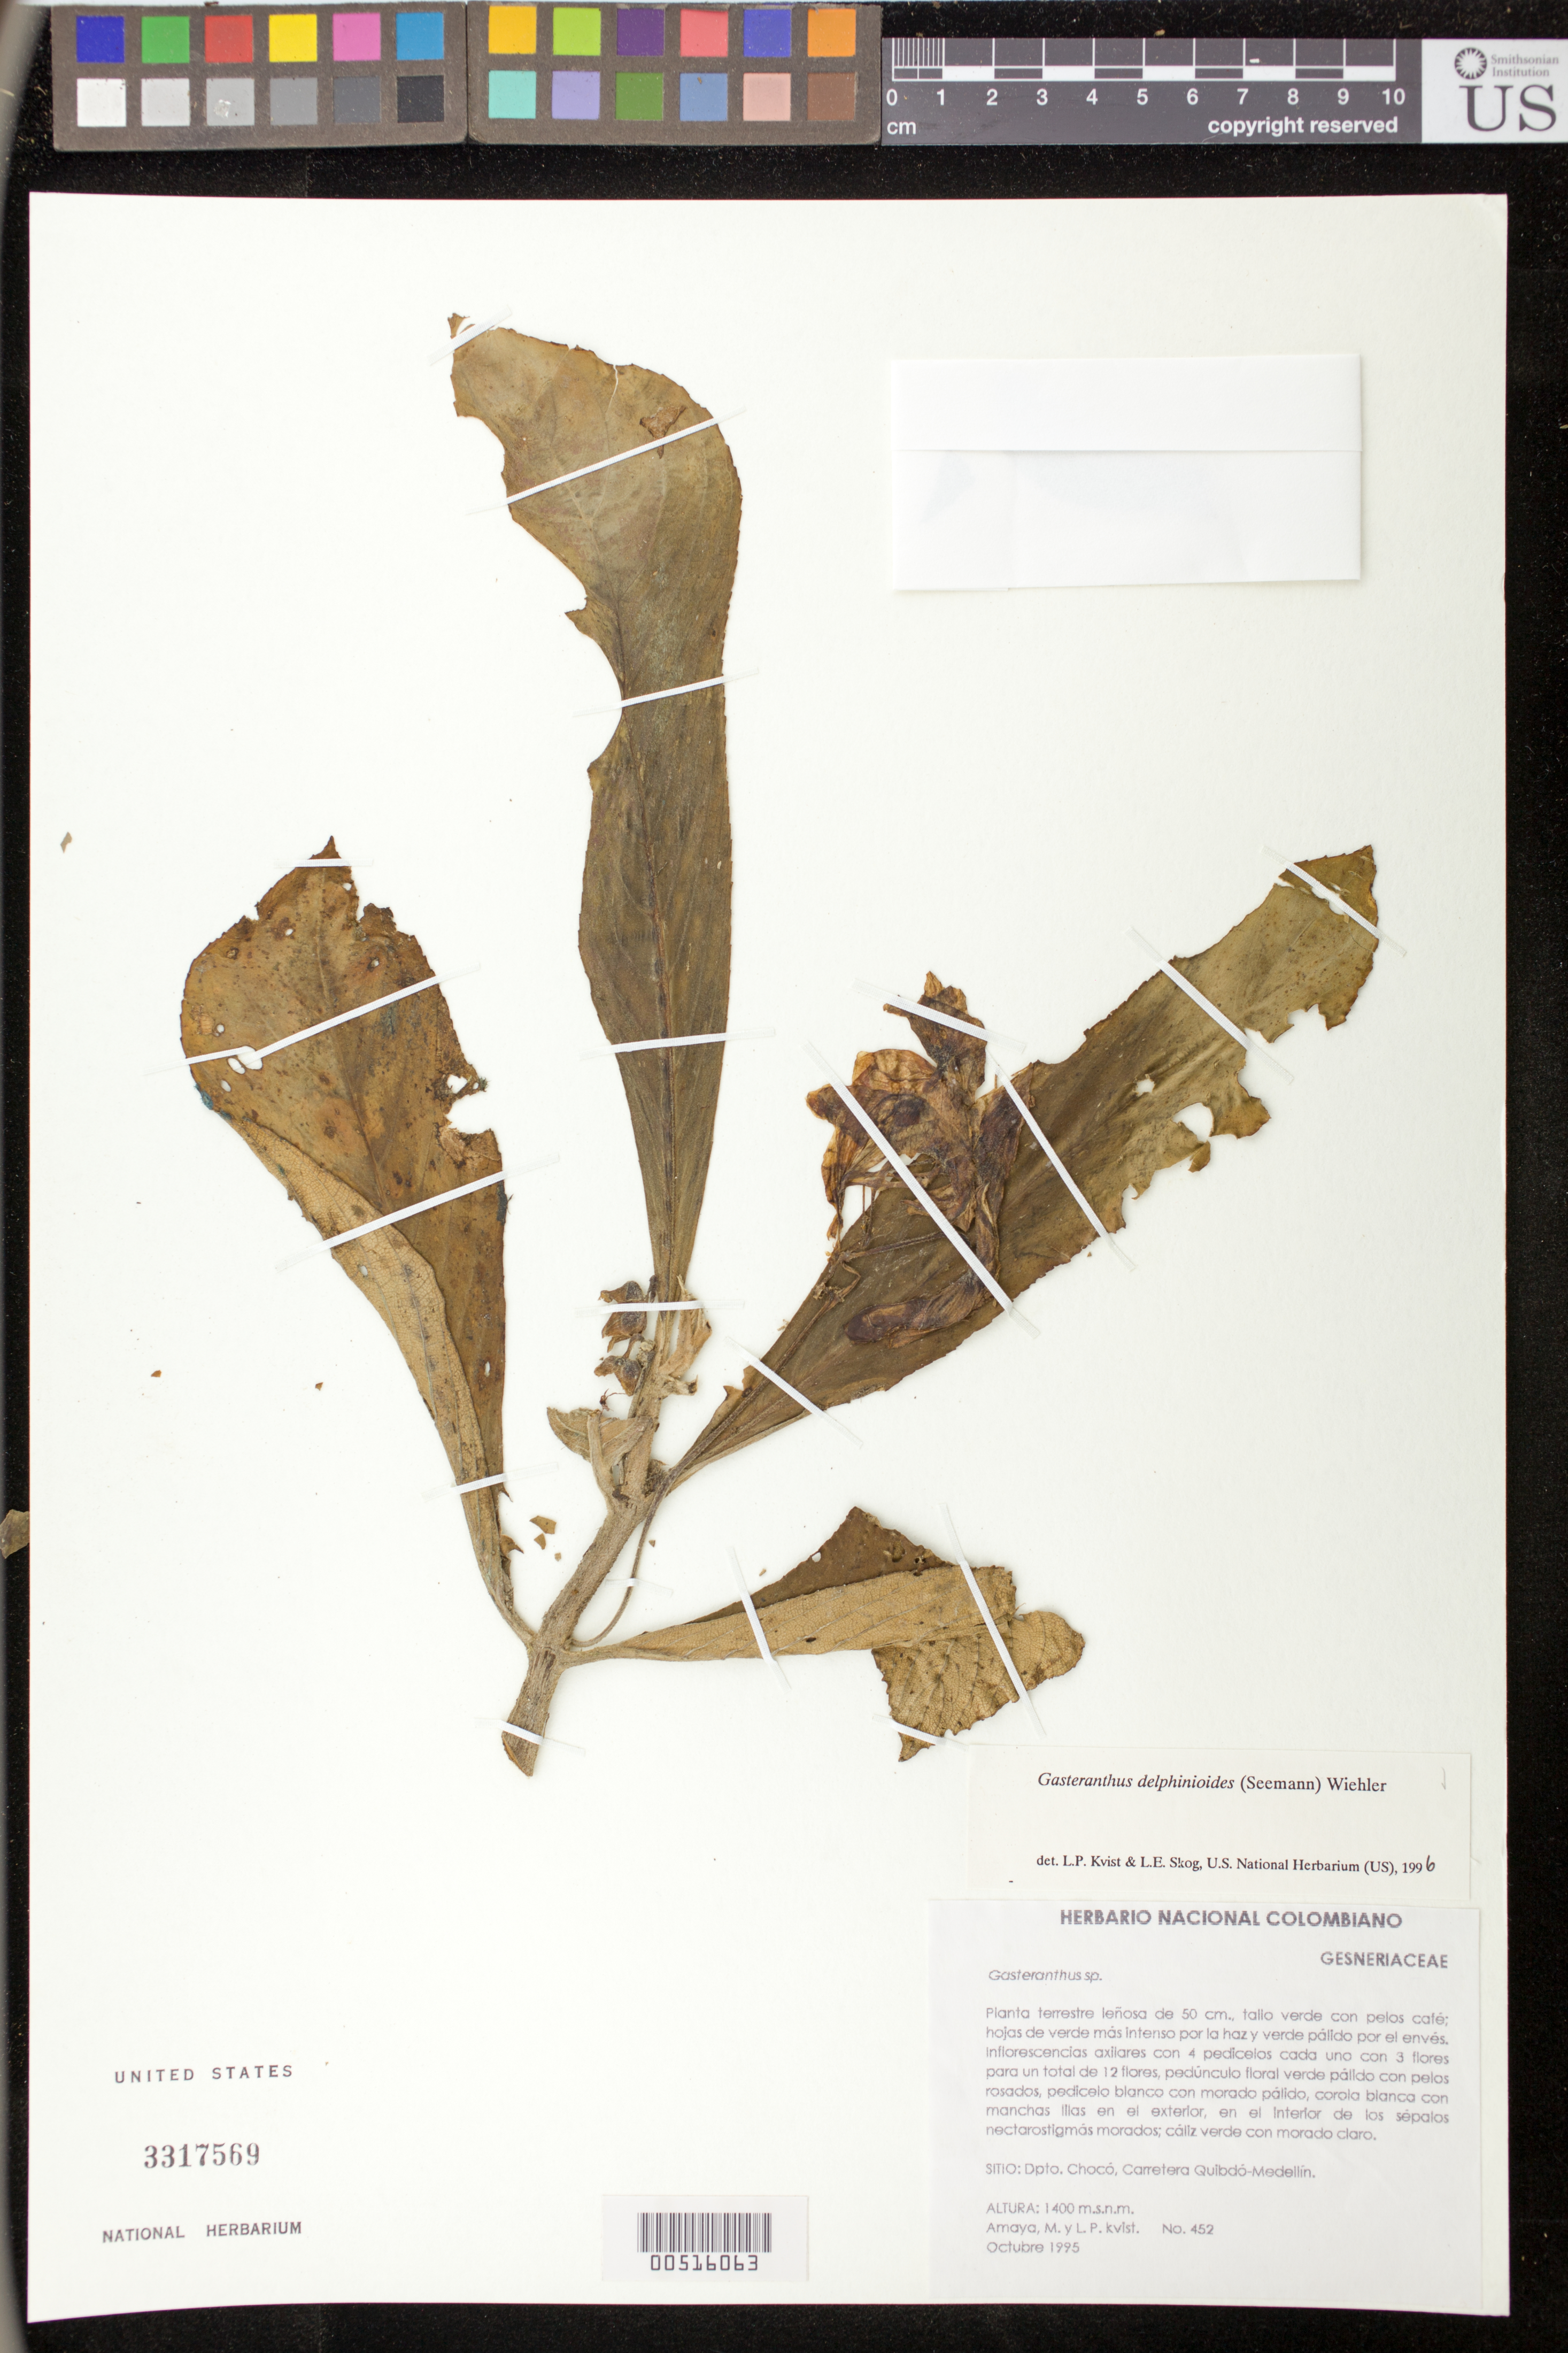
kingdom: Plantae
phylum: Tracheophyta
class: Magnoliopsida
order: Lamiales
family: Gesneriaceae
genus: Gasteranthus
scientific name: Gasteranthus delphinioides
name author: (Seem.) Wiehler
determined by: Skog, Laurence E.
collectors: M. Amaya & L. P. Kvist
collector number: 452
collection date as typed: Oct 1995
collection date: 1995-10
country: Colombia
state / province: Chocó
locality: Carretera Quibdó - Medellín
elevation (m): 1400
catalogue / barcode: US 3317569